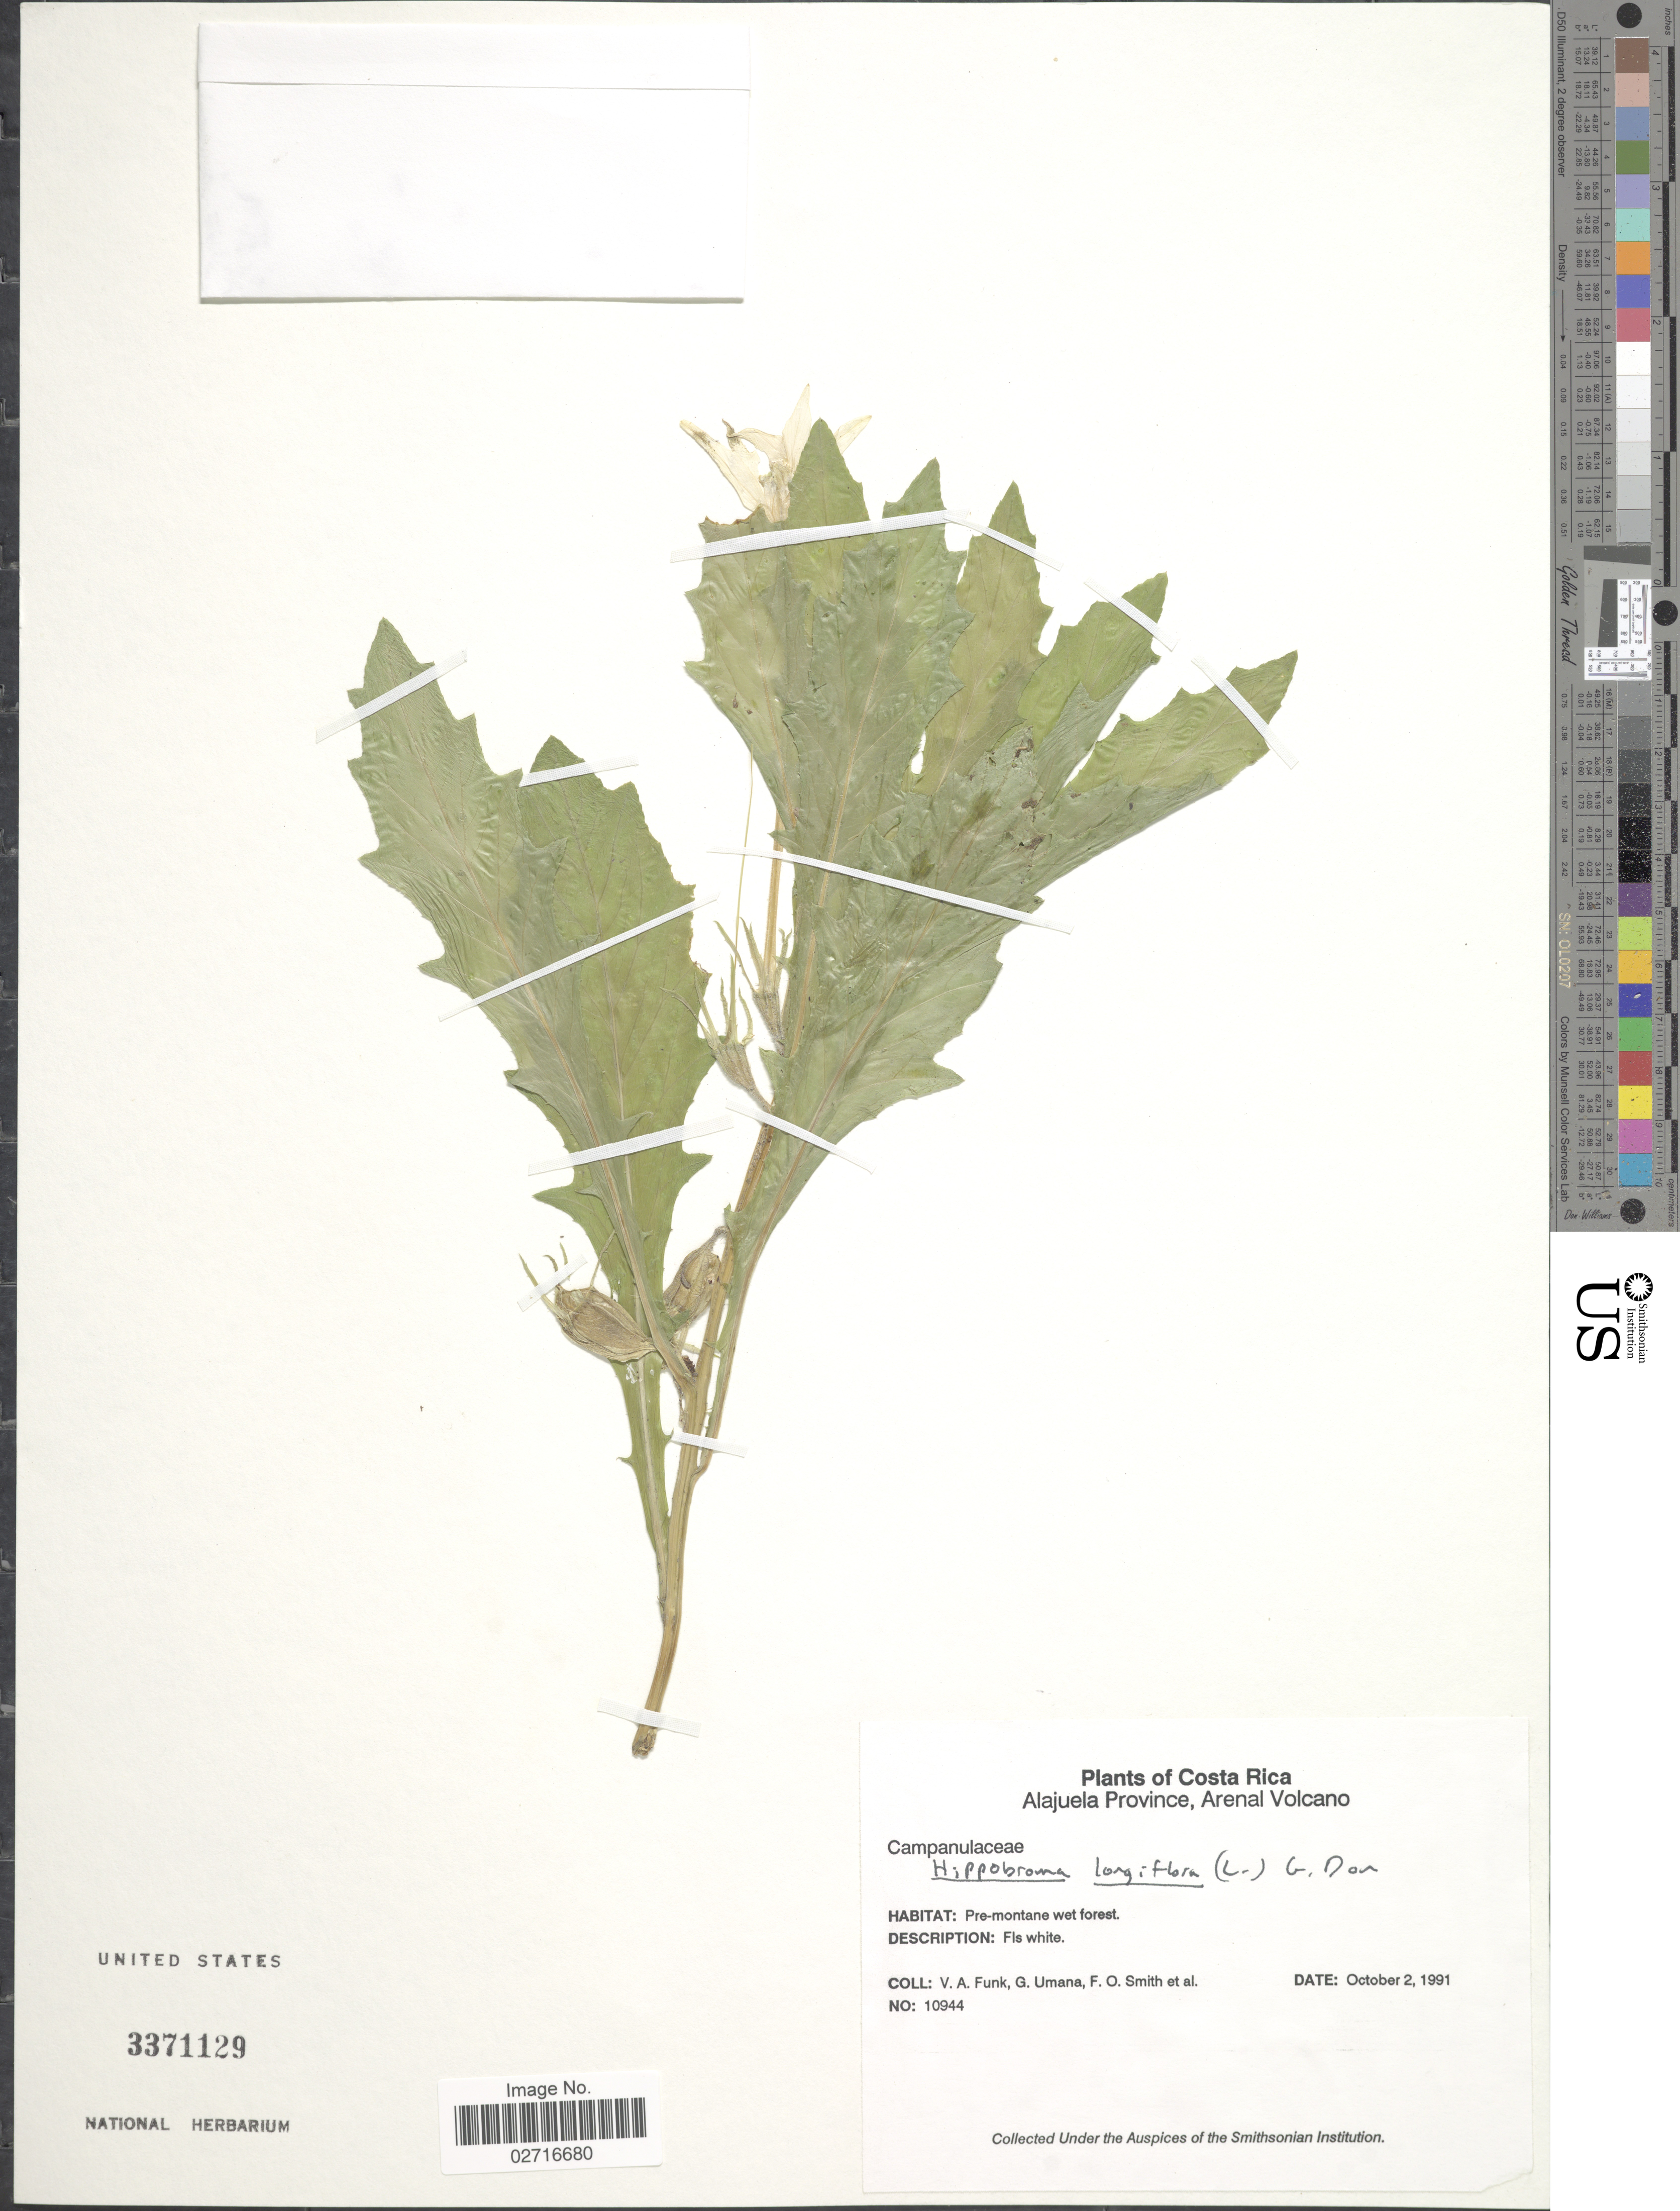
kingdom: Plantae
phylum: Tracheophyta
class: Magnoliopsida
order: Asterales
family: Campanulaceae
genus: Hippobroma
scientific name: Hippobroma longiflora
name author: (L.) G. Don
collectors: V. Funk, G. Umana, F. Smith & et al.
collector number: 10944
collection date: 1991-10-02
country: Costa Rica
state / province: Alajuela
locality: Arenal Volcano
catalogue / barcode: US 3371129